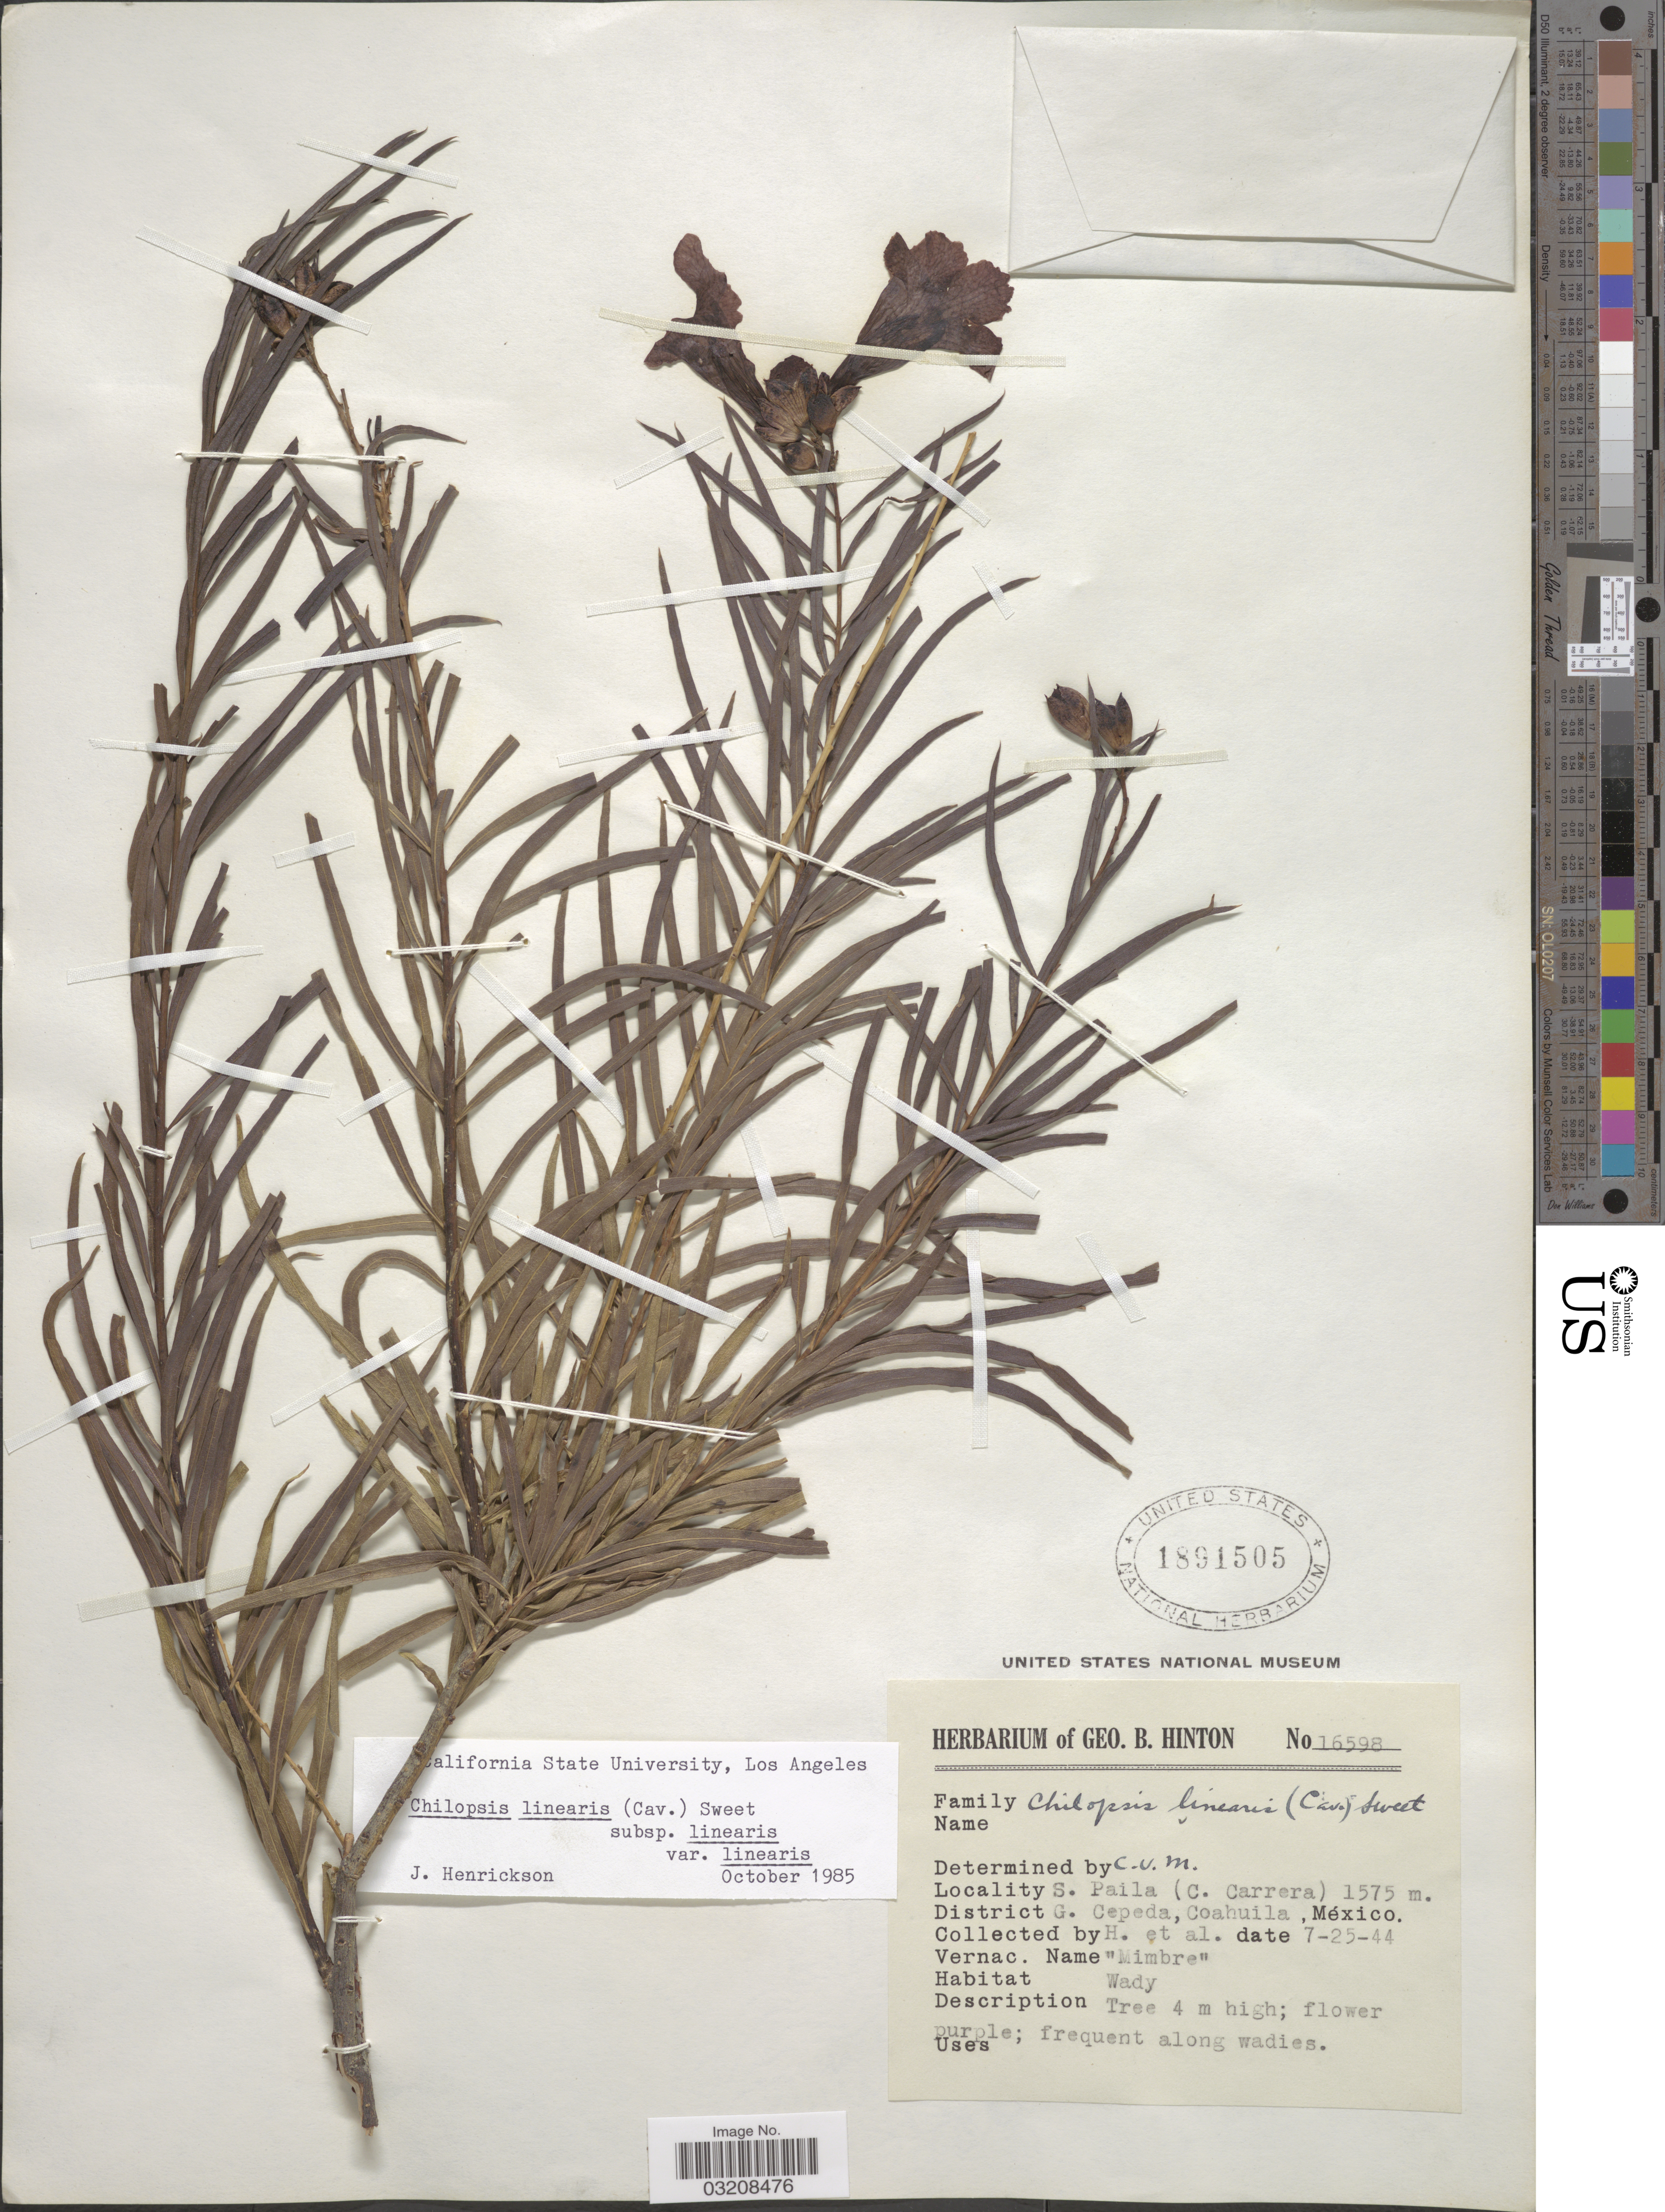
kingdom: Plantae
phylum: Tracheophyta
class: Magnoliopsida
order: Lamiales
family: Bignoniaceae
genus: Chilopsis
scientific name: Chilopsis linearis subsp. linearis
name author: (Cav.) Sweet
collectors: G. B. Hinton & et al.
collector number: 16598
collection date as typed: Transcribed d/m/y: 25/7/44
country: Mexico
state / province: Coahuila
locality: S. Paila (C. Carrera). District G. Cepeda.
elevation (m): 1575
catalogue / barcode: US 1891505